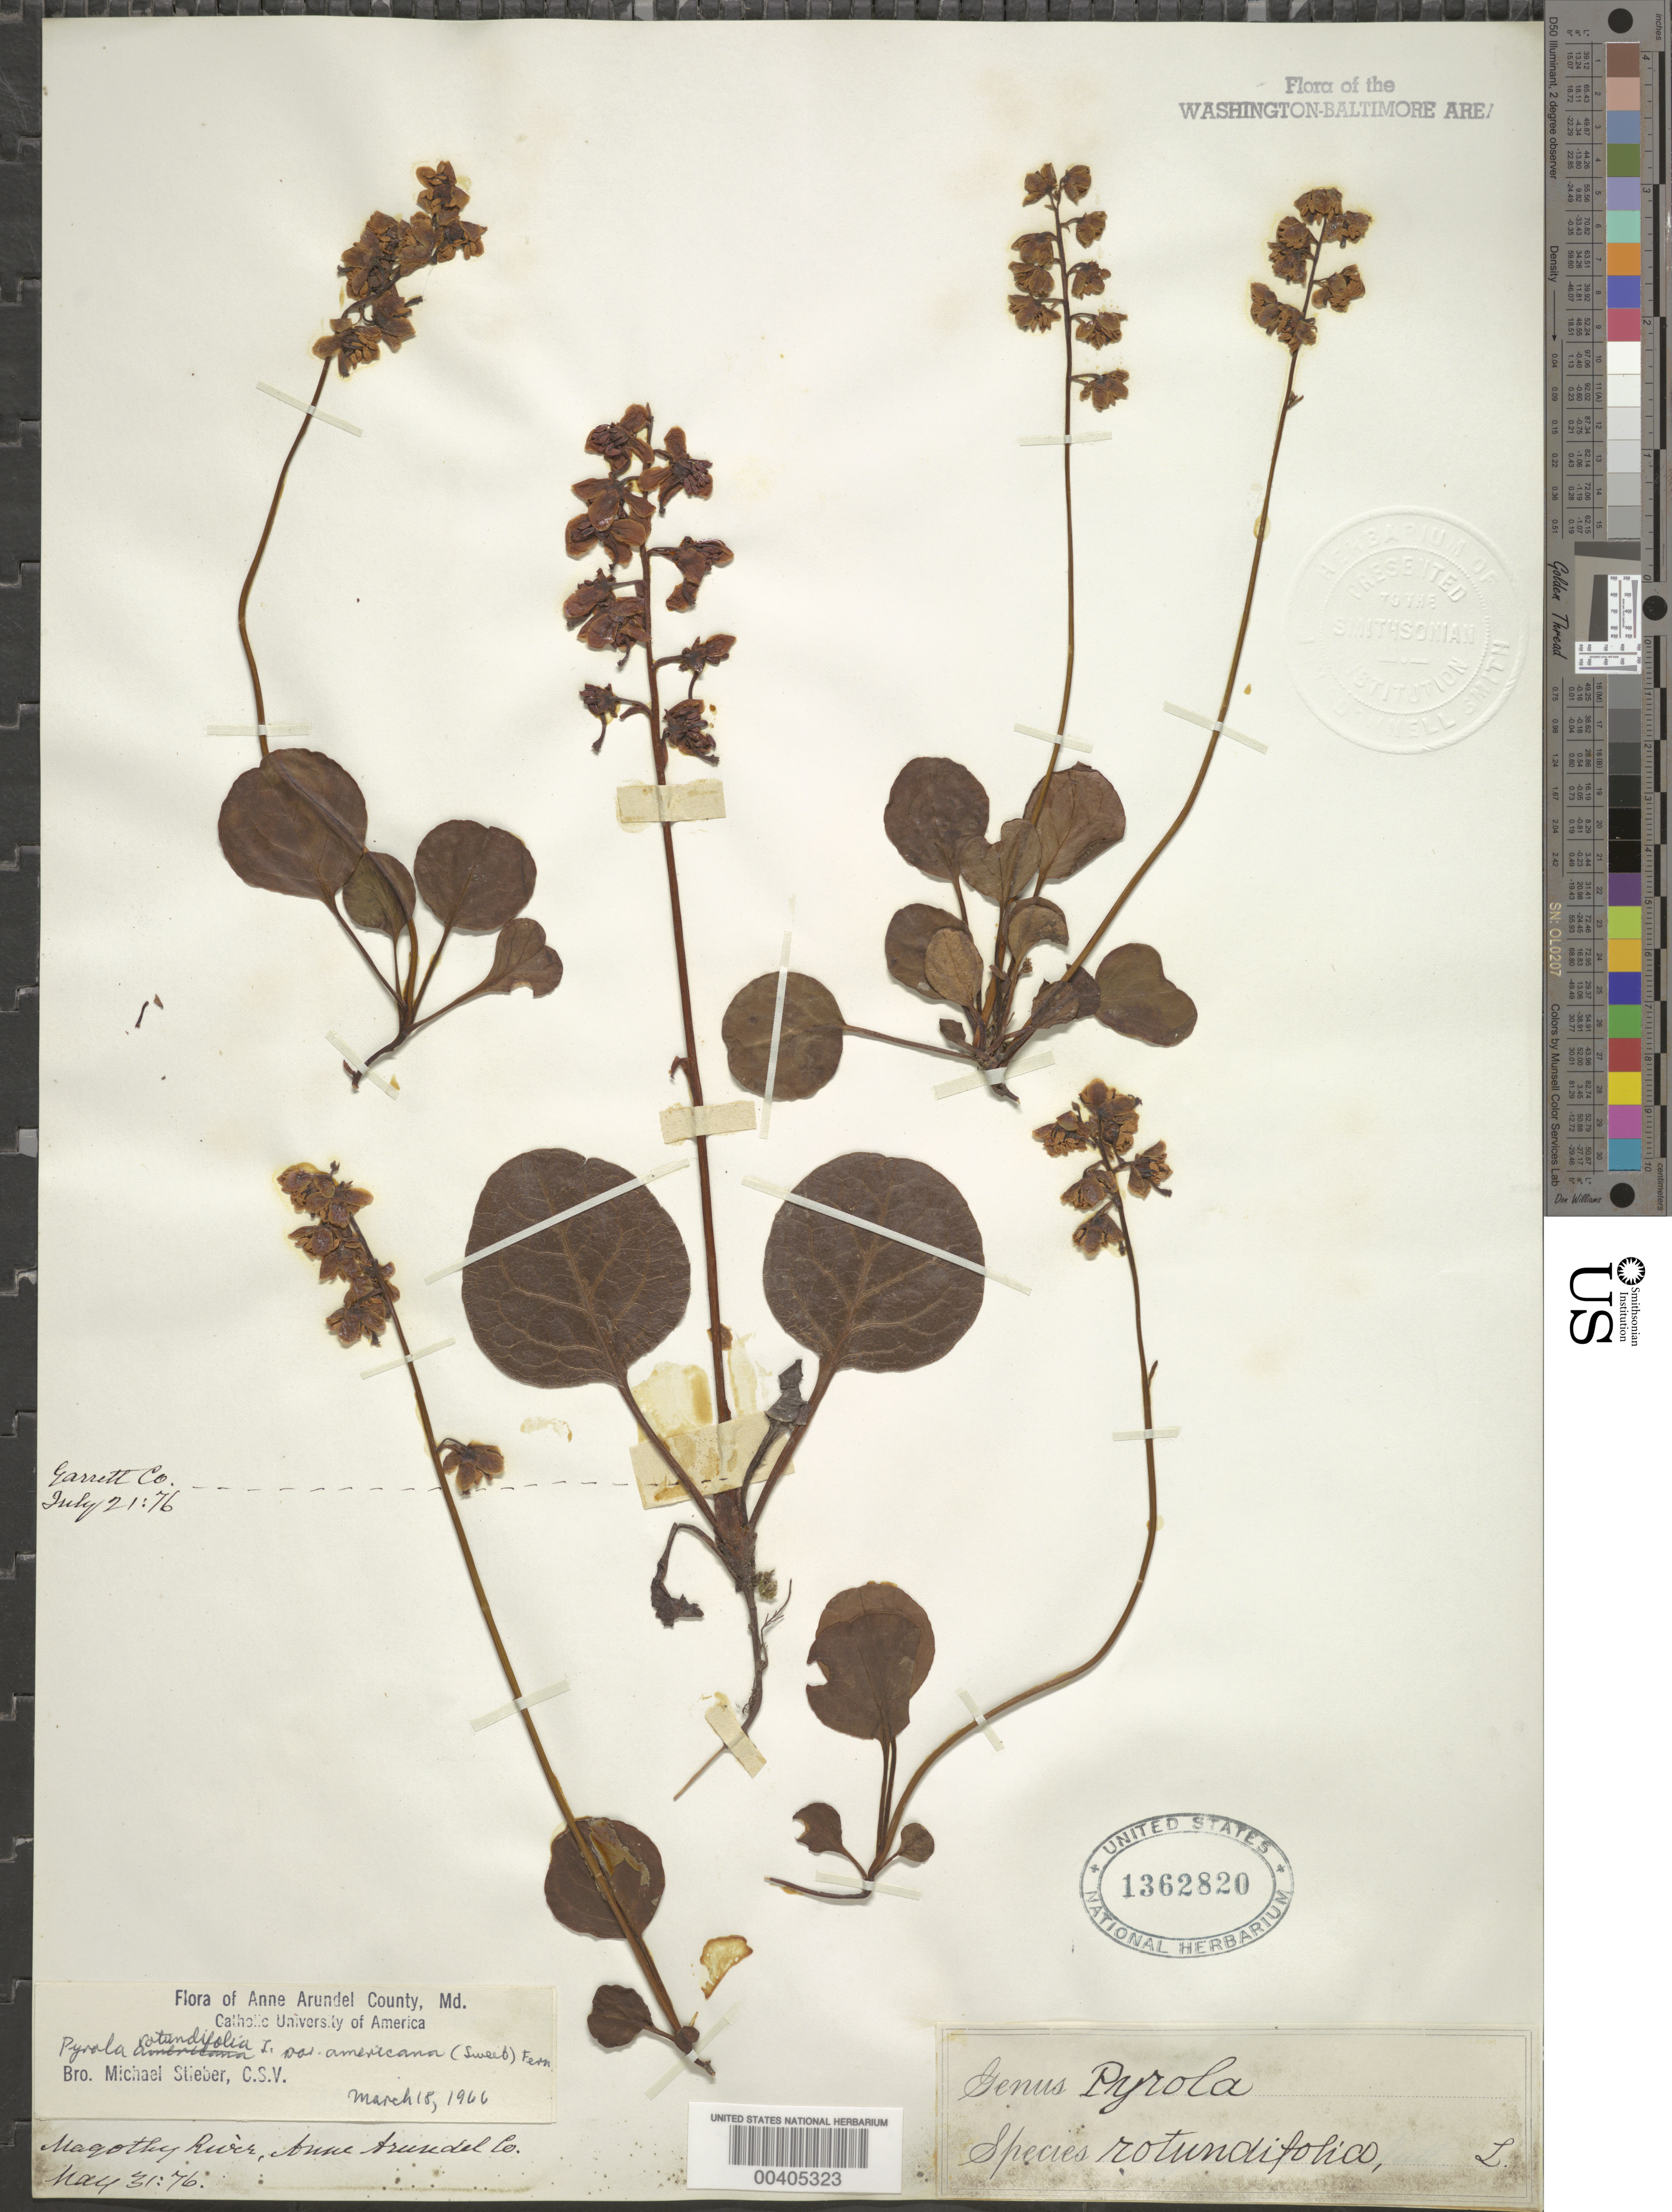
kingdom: Plantae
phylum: Tracheophyta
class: Magnoliopsida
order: Ericales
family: Ericaceae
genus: Pyrola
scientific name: Pyrola rotundifolia var. americana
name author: L.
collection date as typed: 31 May 1876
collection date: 1876-05-31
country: United States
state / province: Maryland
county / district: Anne Arundel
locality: Magothy River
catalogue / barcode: US 1362820